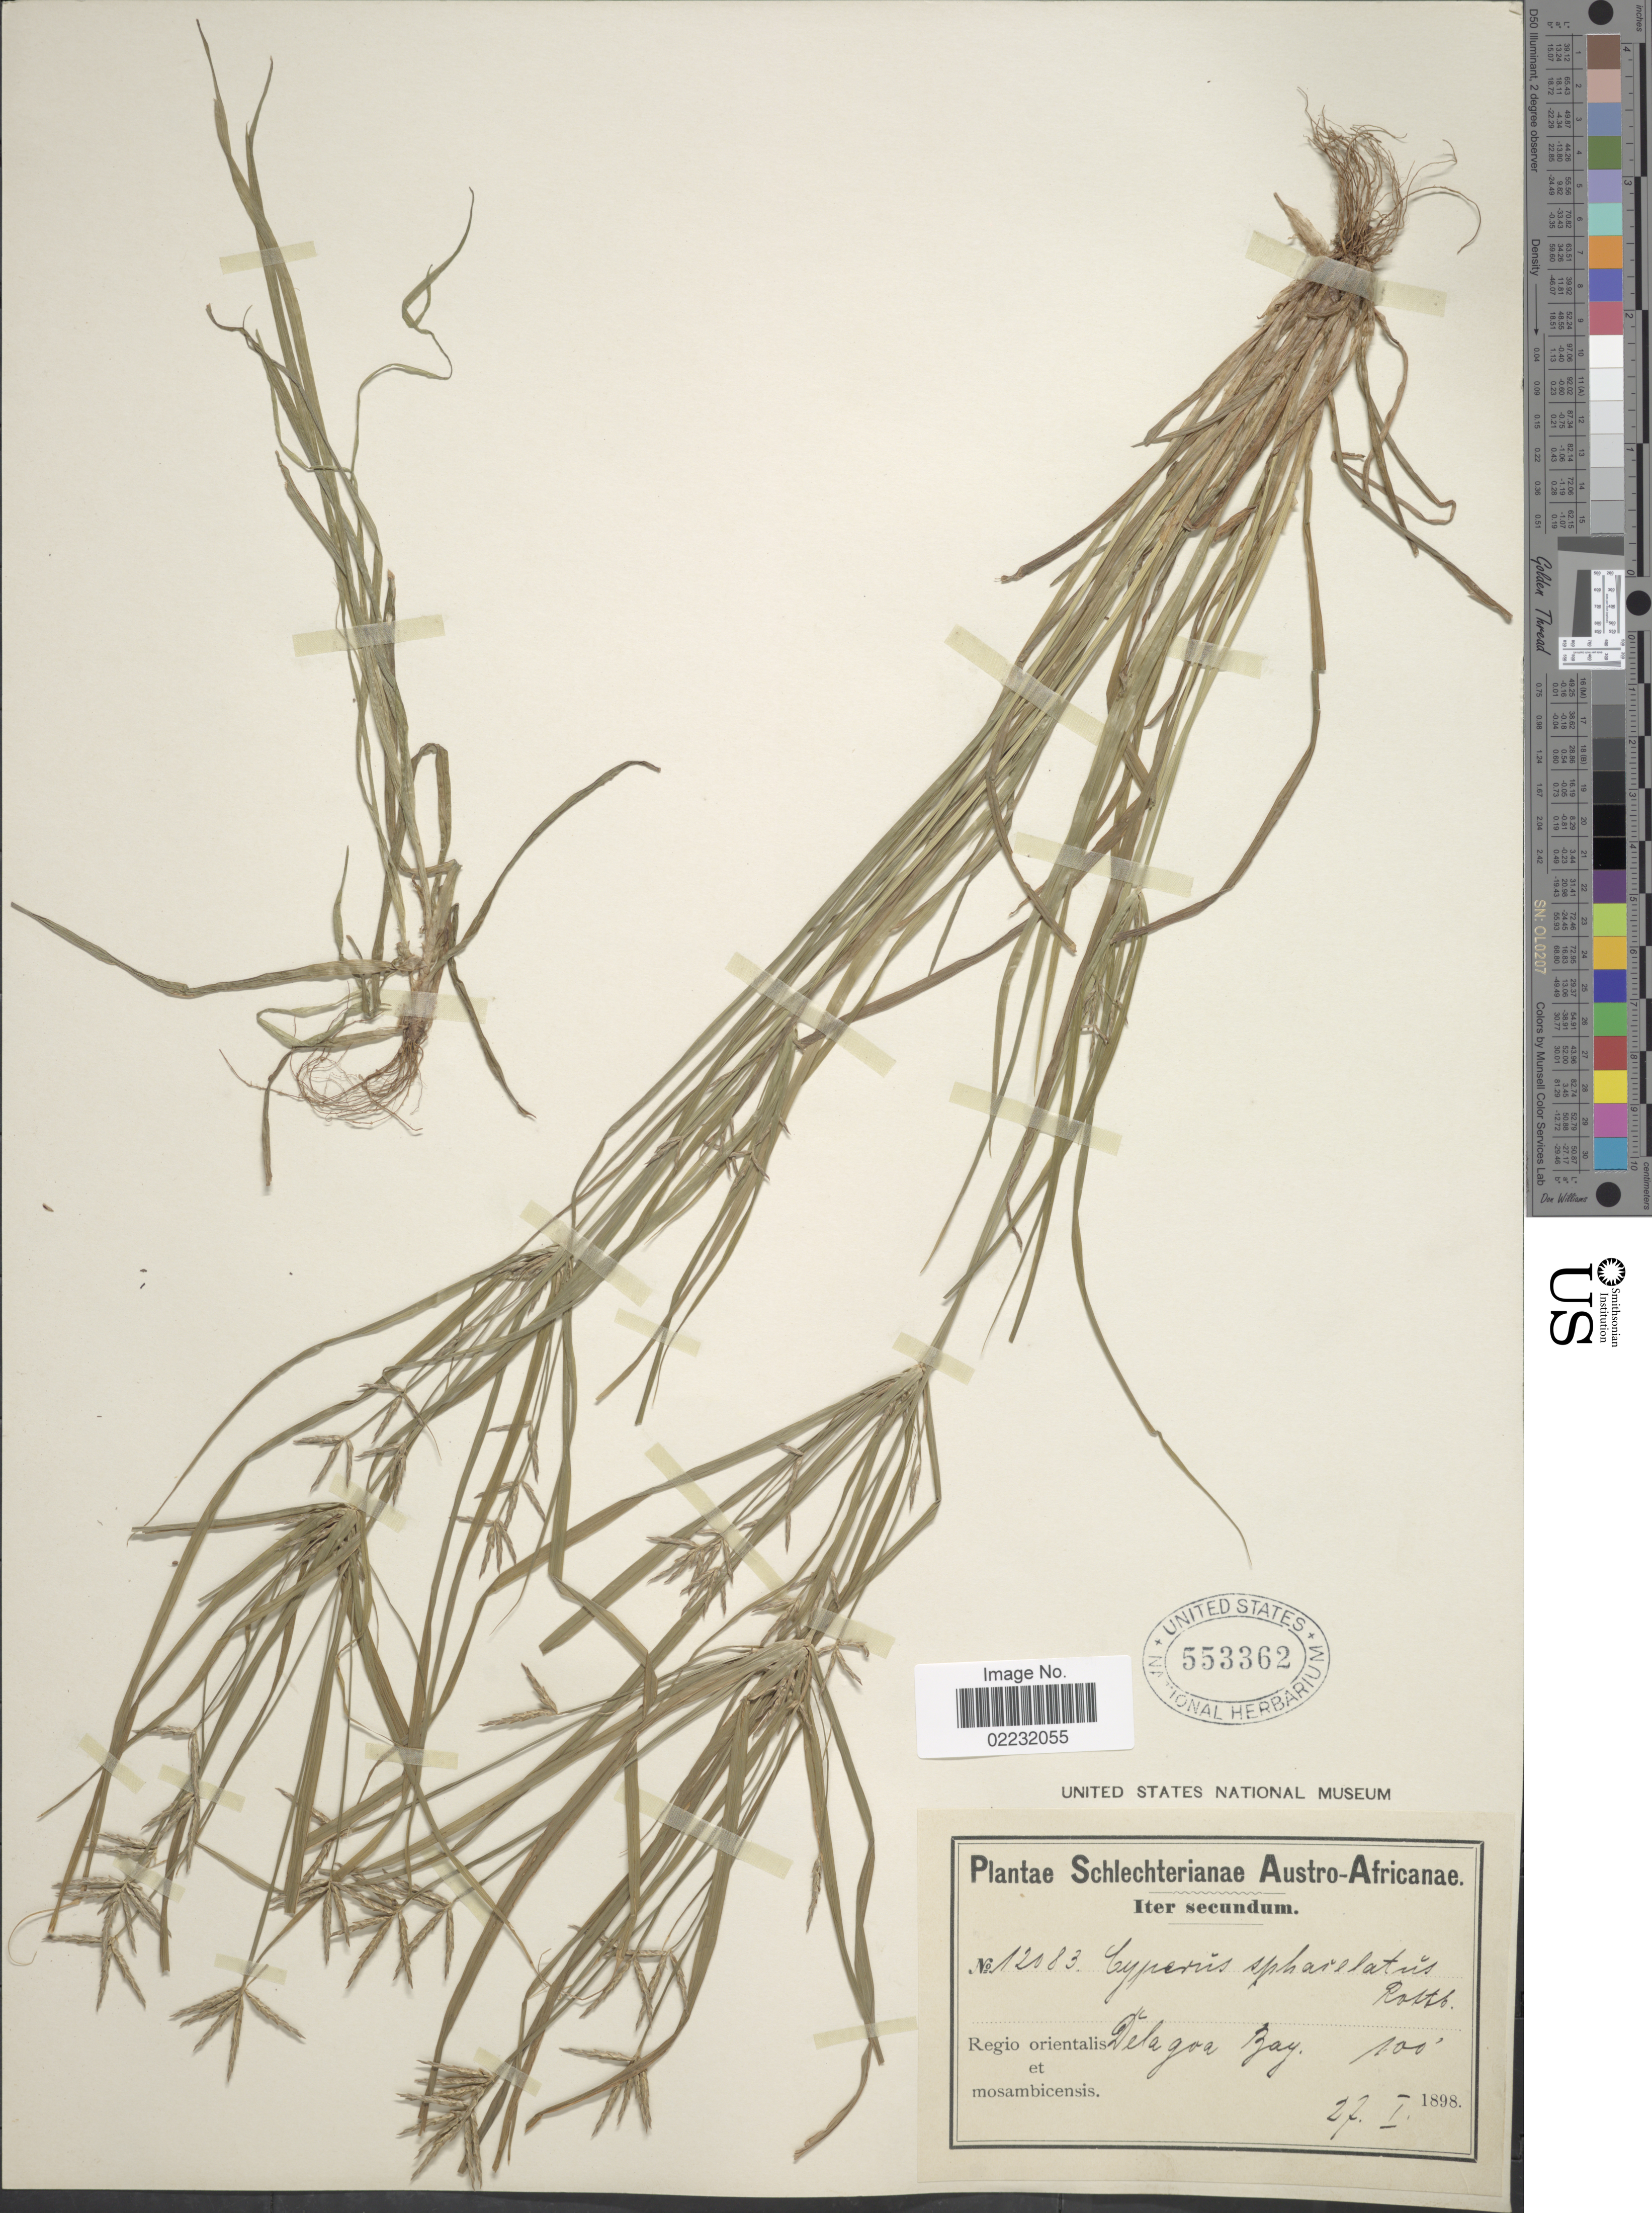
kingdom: Plantae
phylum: Tracheophyta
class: Liliopsida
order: Poales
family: Cyperaceae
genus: Cyperus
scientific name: Cyperus tenuiculmis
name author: Boeckeler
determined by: Strong, Mark T., (BOT), Smithsonian Institution - National Museum of Natural History (UNITED STATES)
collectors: Schlechter, --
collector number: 12083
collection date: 1898-01-27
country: Mozambique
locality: Austro-Africanae, Regio orientalis et mosambicencsis, Delagoa Bay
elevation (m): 30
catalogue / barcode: US 553362